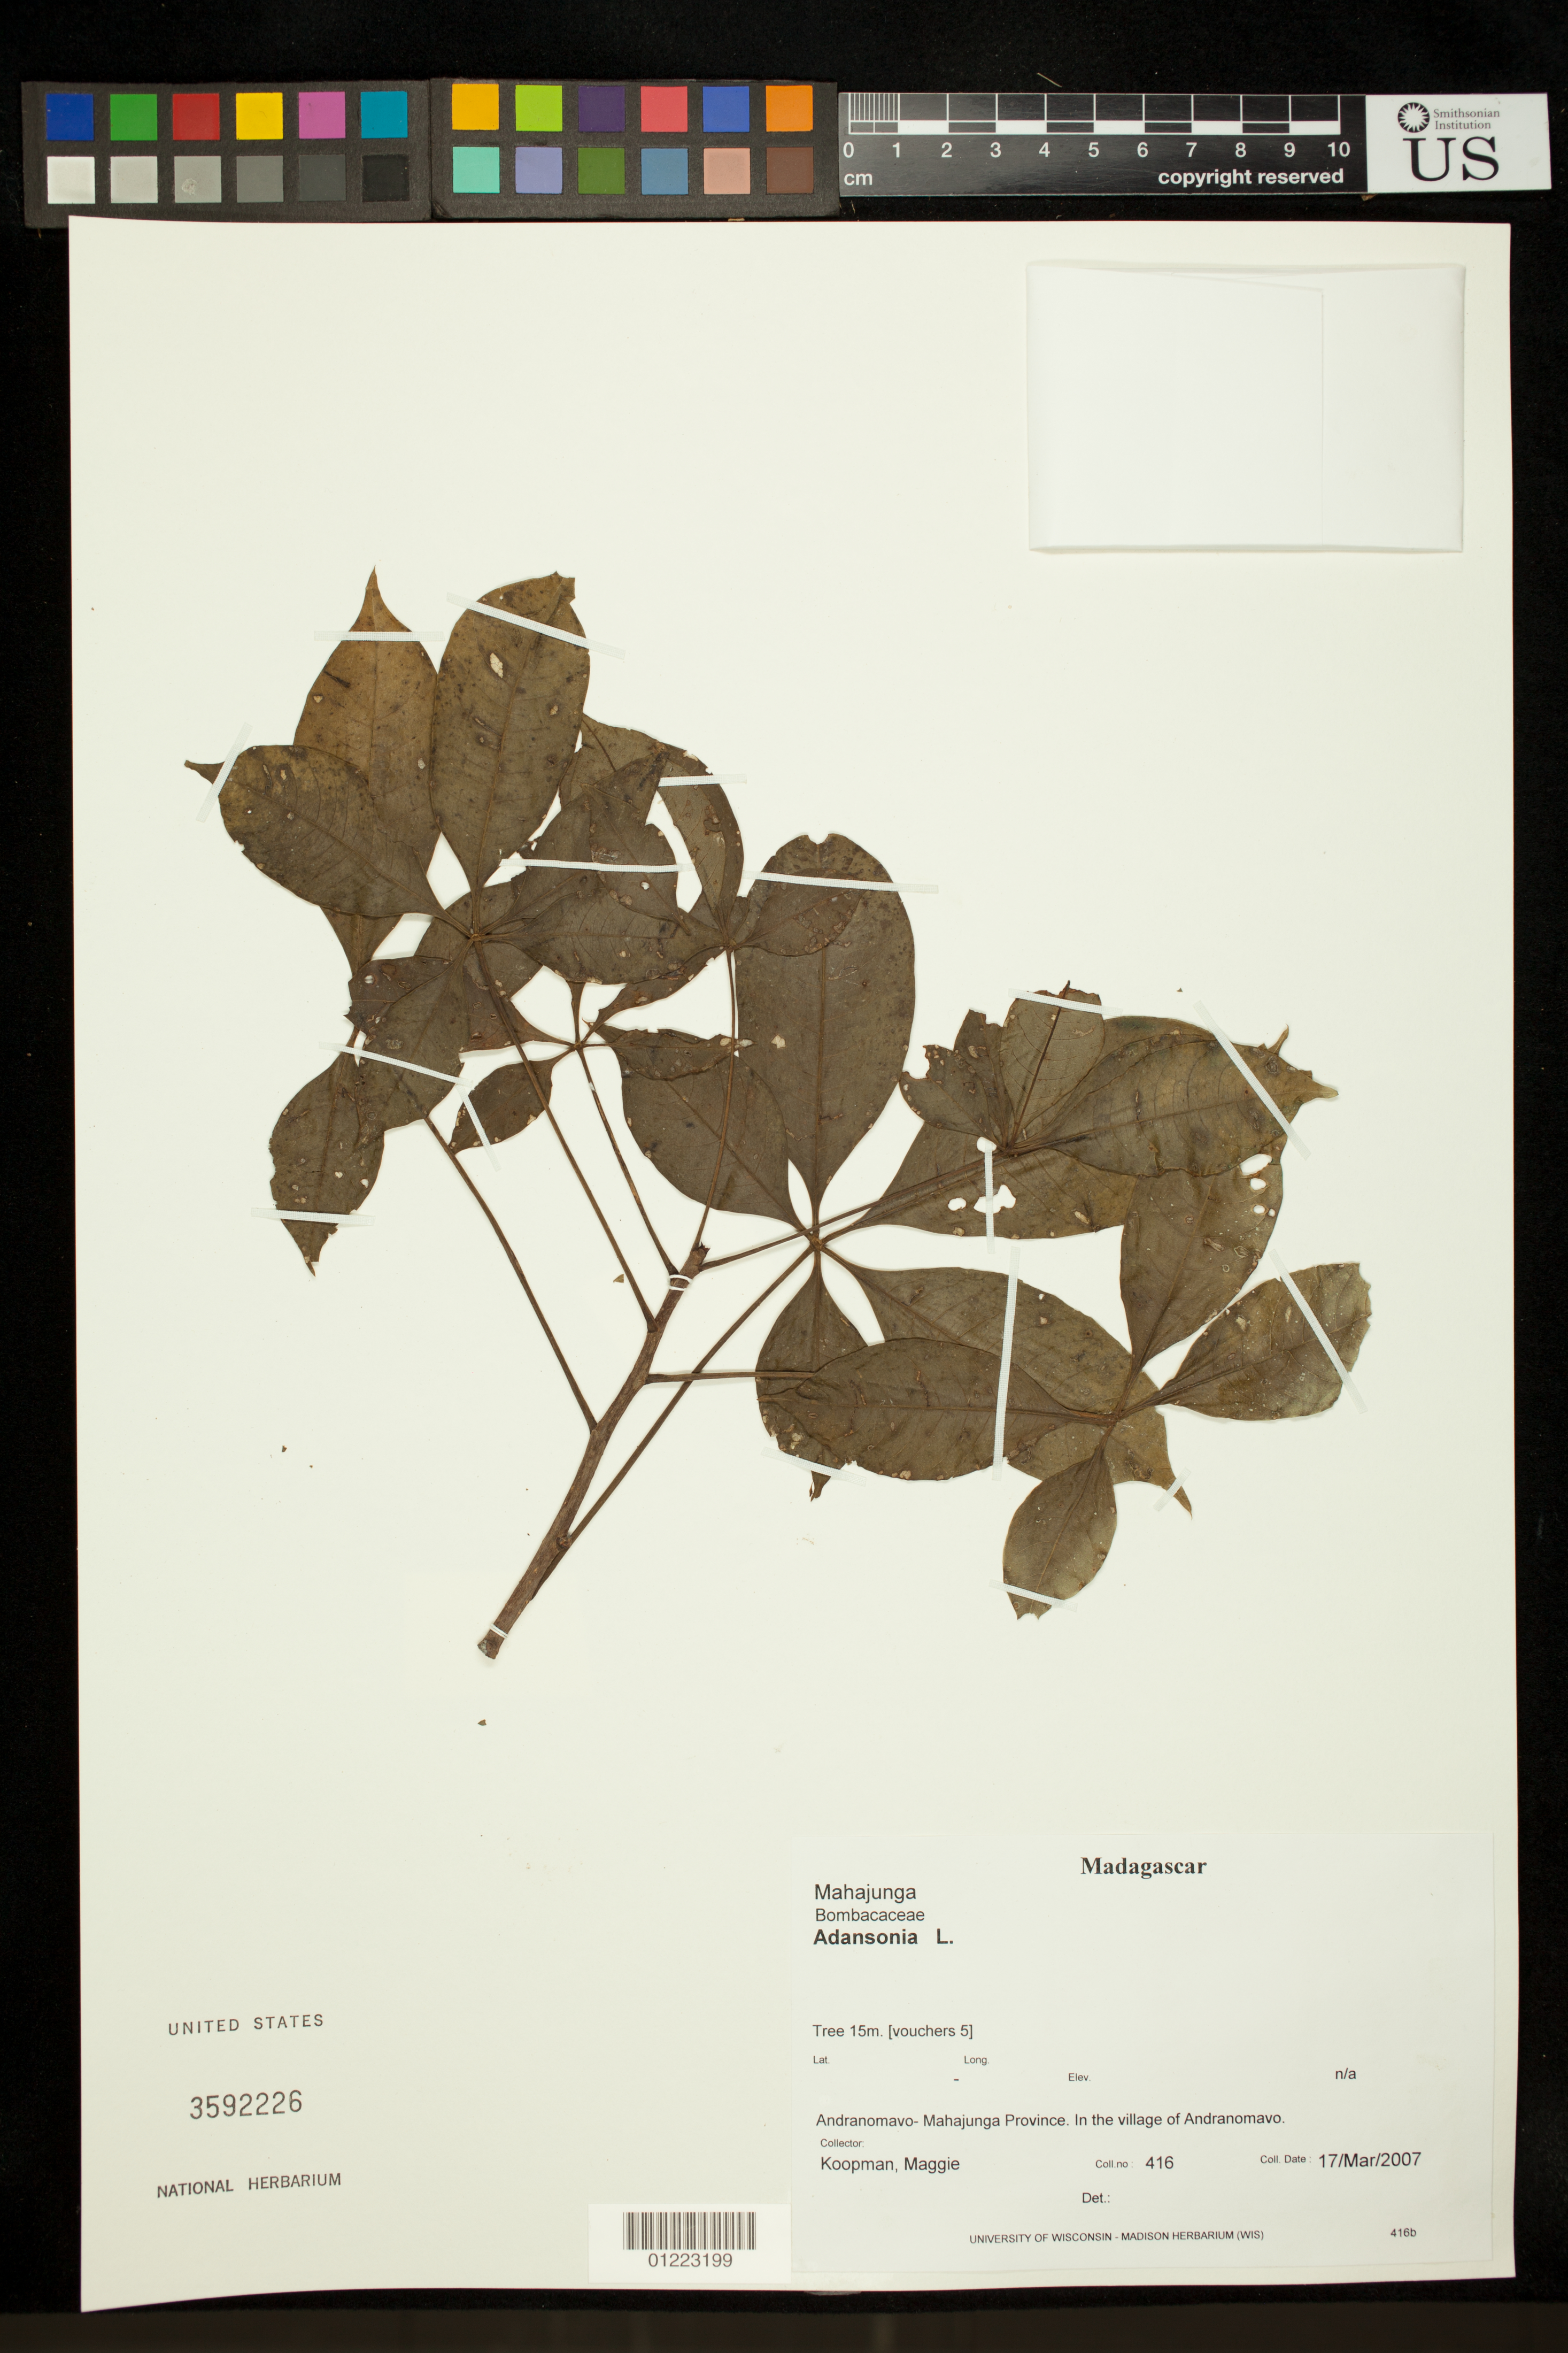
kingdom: Plantae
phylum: Tracheophyta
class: Magnoliopsida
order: Malvales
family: Malvaceae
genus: Adansonia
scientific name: Adansonia sp.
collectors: M. M. Koopman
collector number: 416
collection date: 2007-03-17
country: Madagascar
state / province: Boeny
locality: Andranomavo-Mahajunga Province. In the village of Andranomavo.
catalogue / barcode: US 3592226